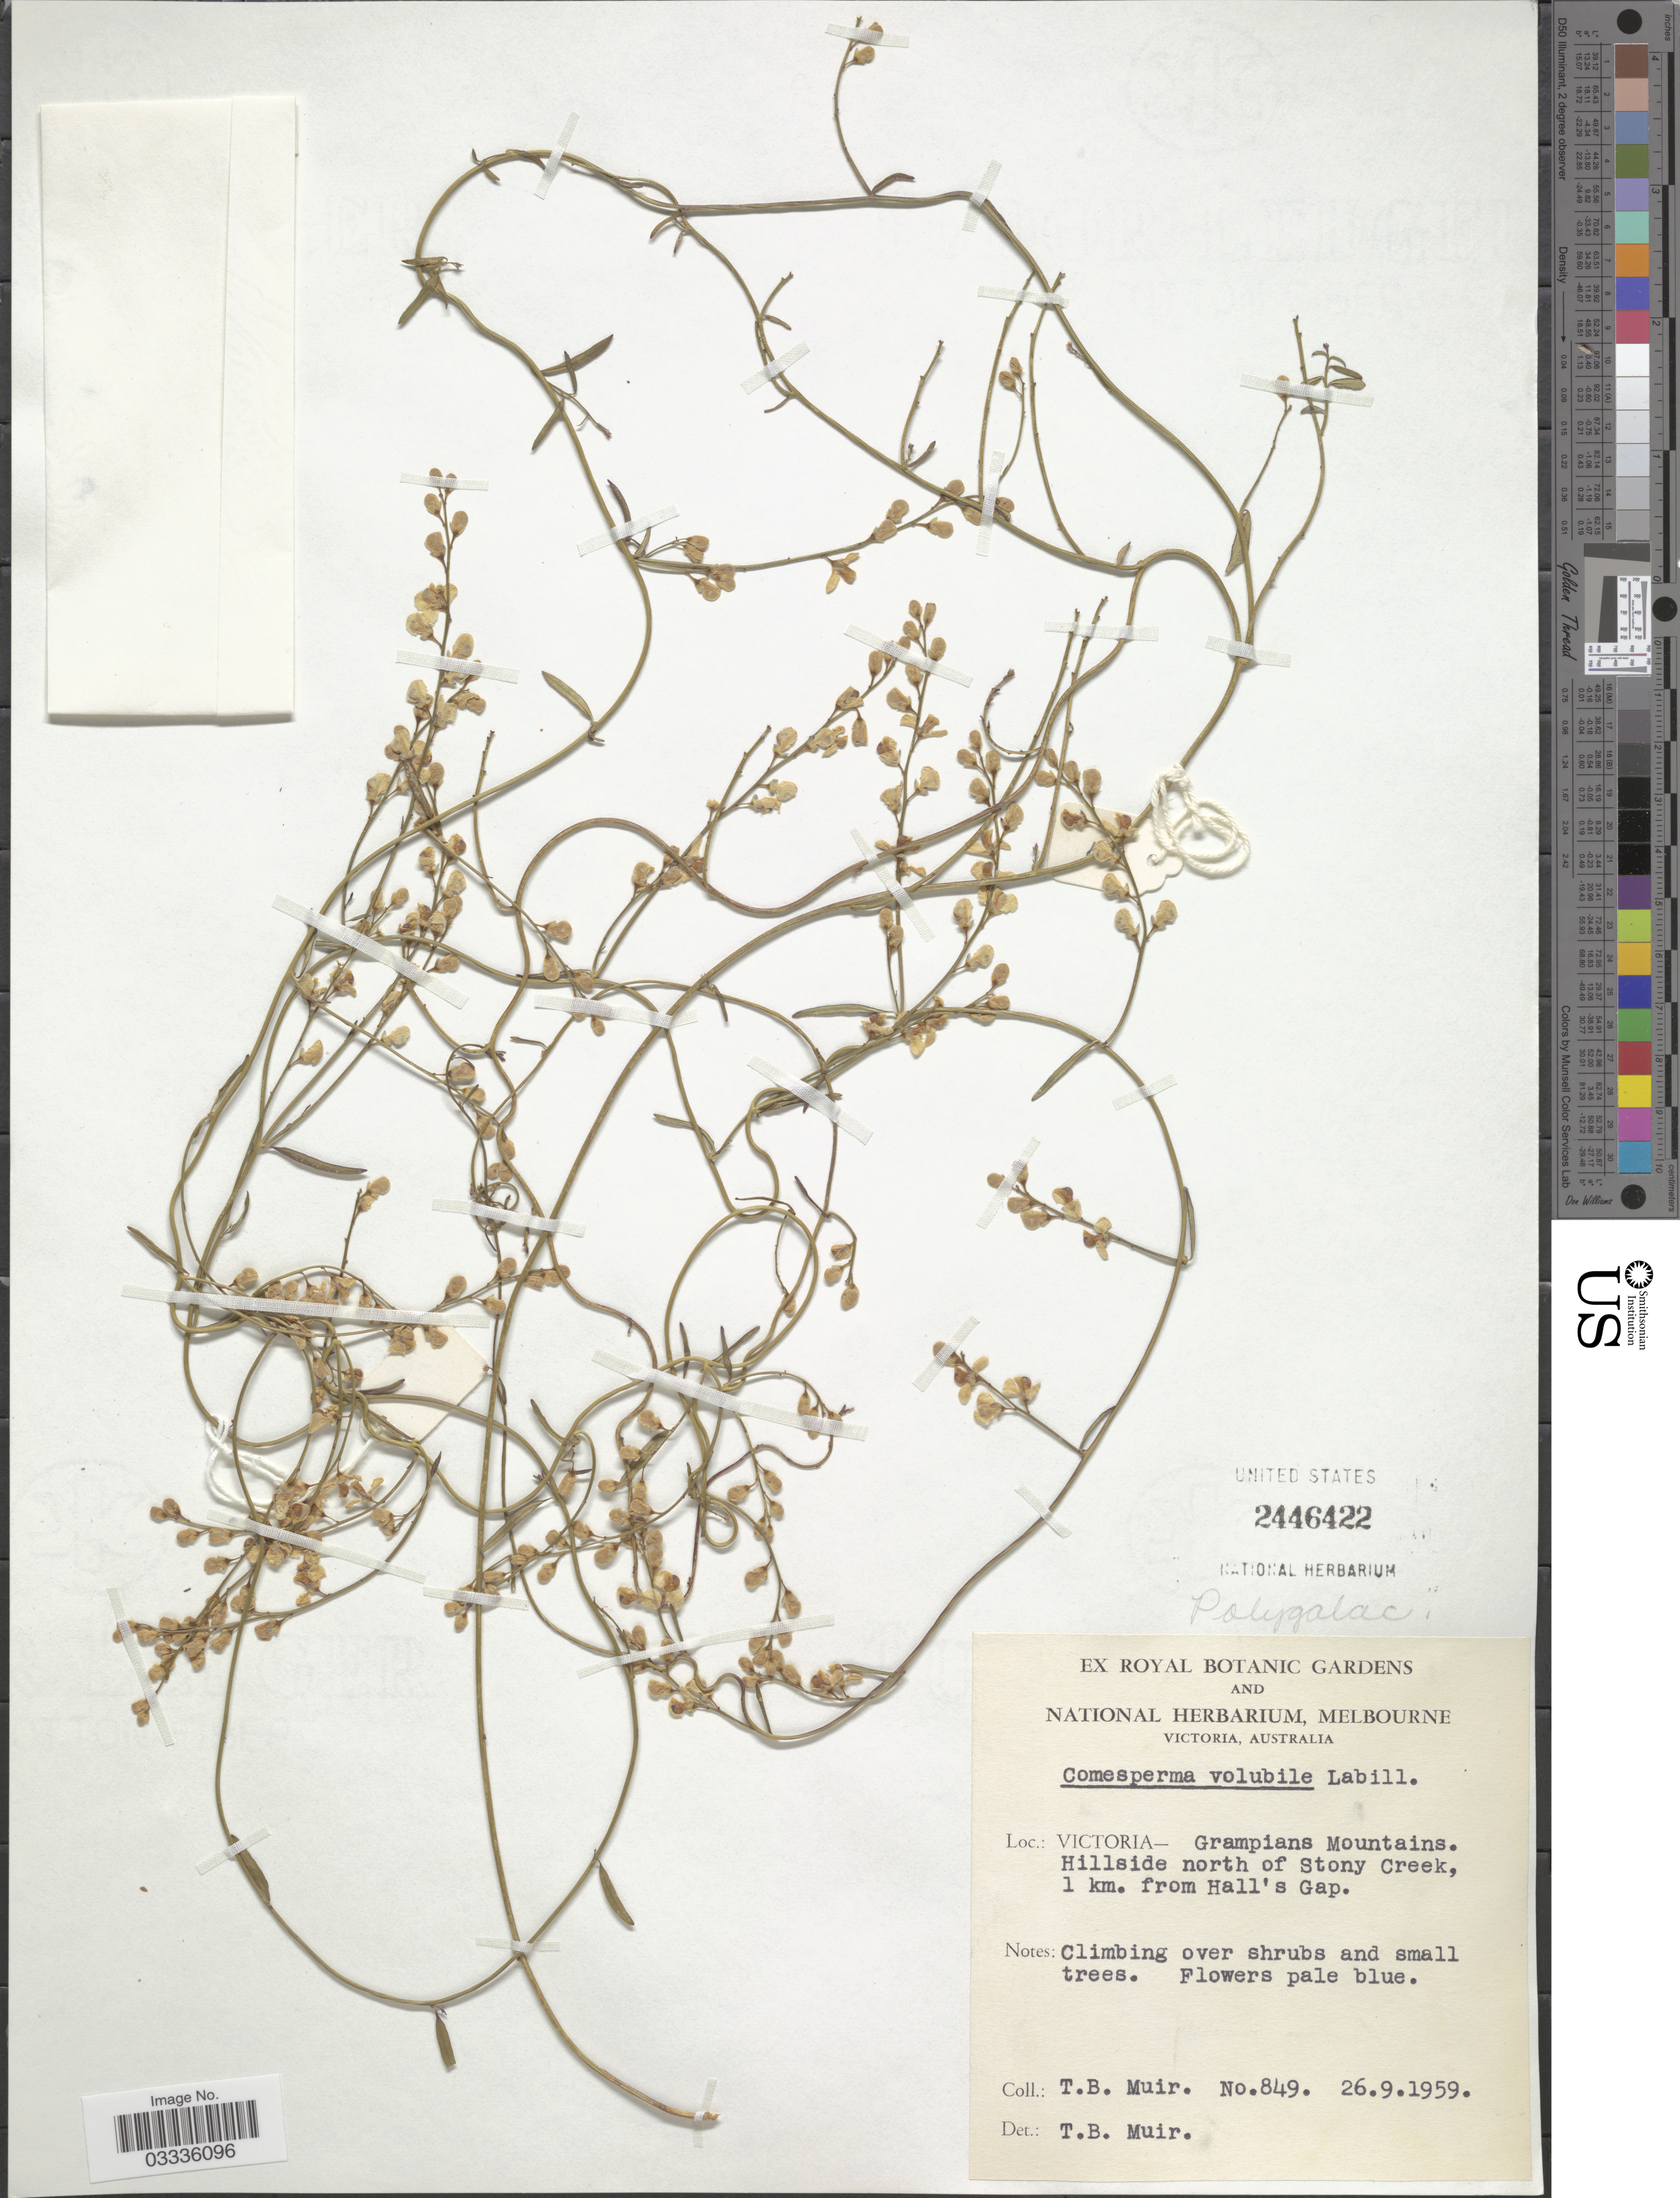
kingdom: Plantae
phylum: Tracheophyta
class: Magnoliopsida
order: Fabales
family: Polygalaceae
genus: Comesperma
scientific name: Comesperma volubile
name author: Labill.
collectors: T. Muir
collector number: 849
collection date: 1959-09-26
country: Australia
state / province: Victoria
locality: Victoria - Grampians Mountains. Hillside north of Stony Creek, 1 km. from Hall's Gap.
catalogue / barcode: US 2446422